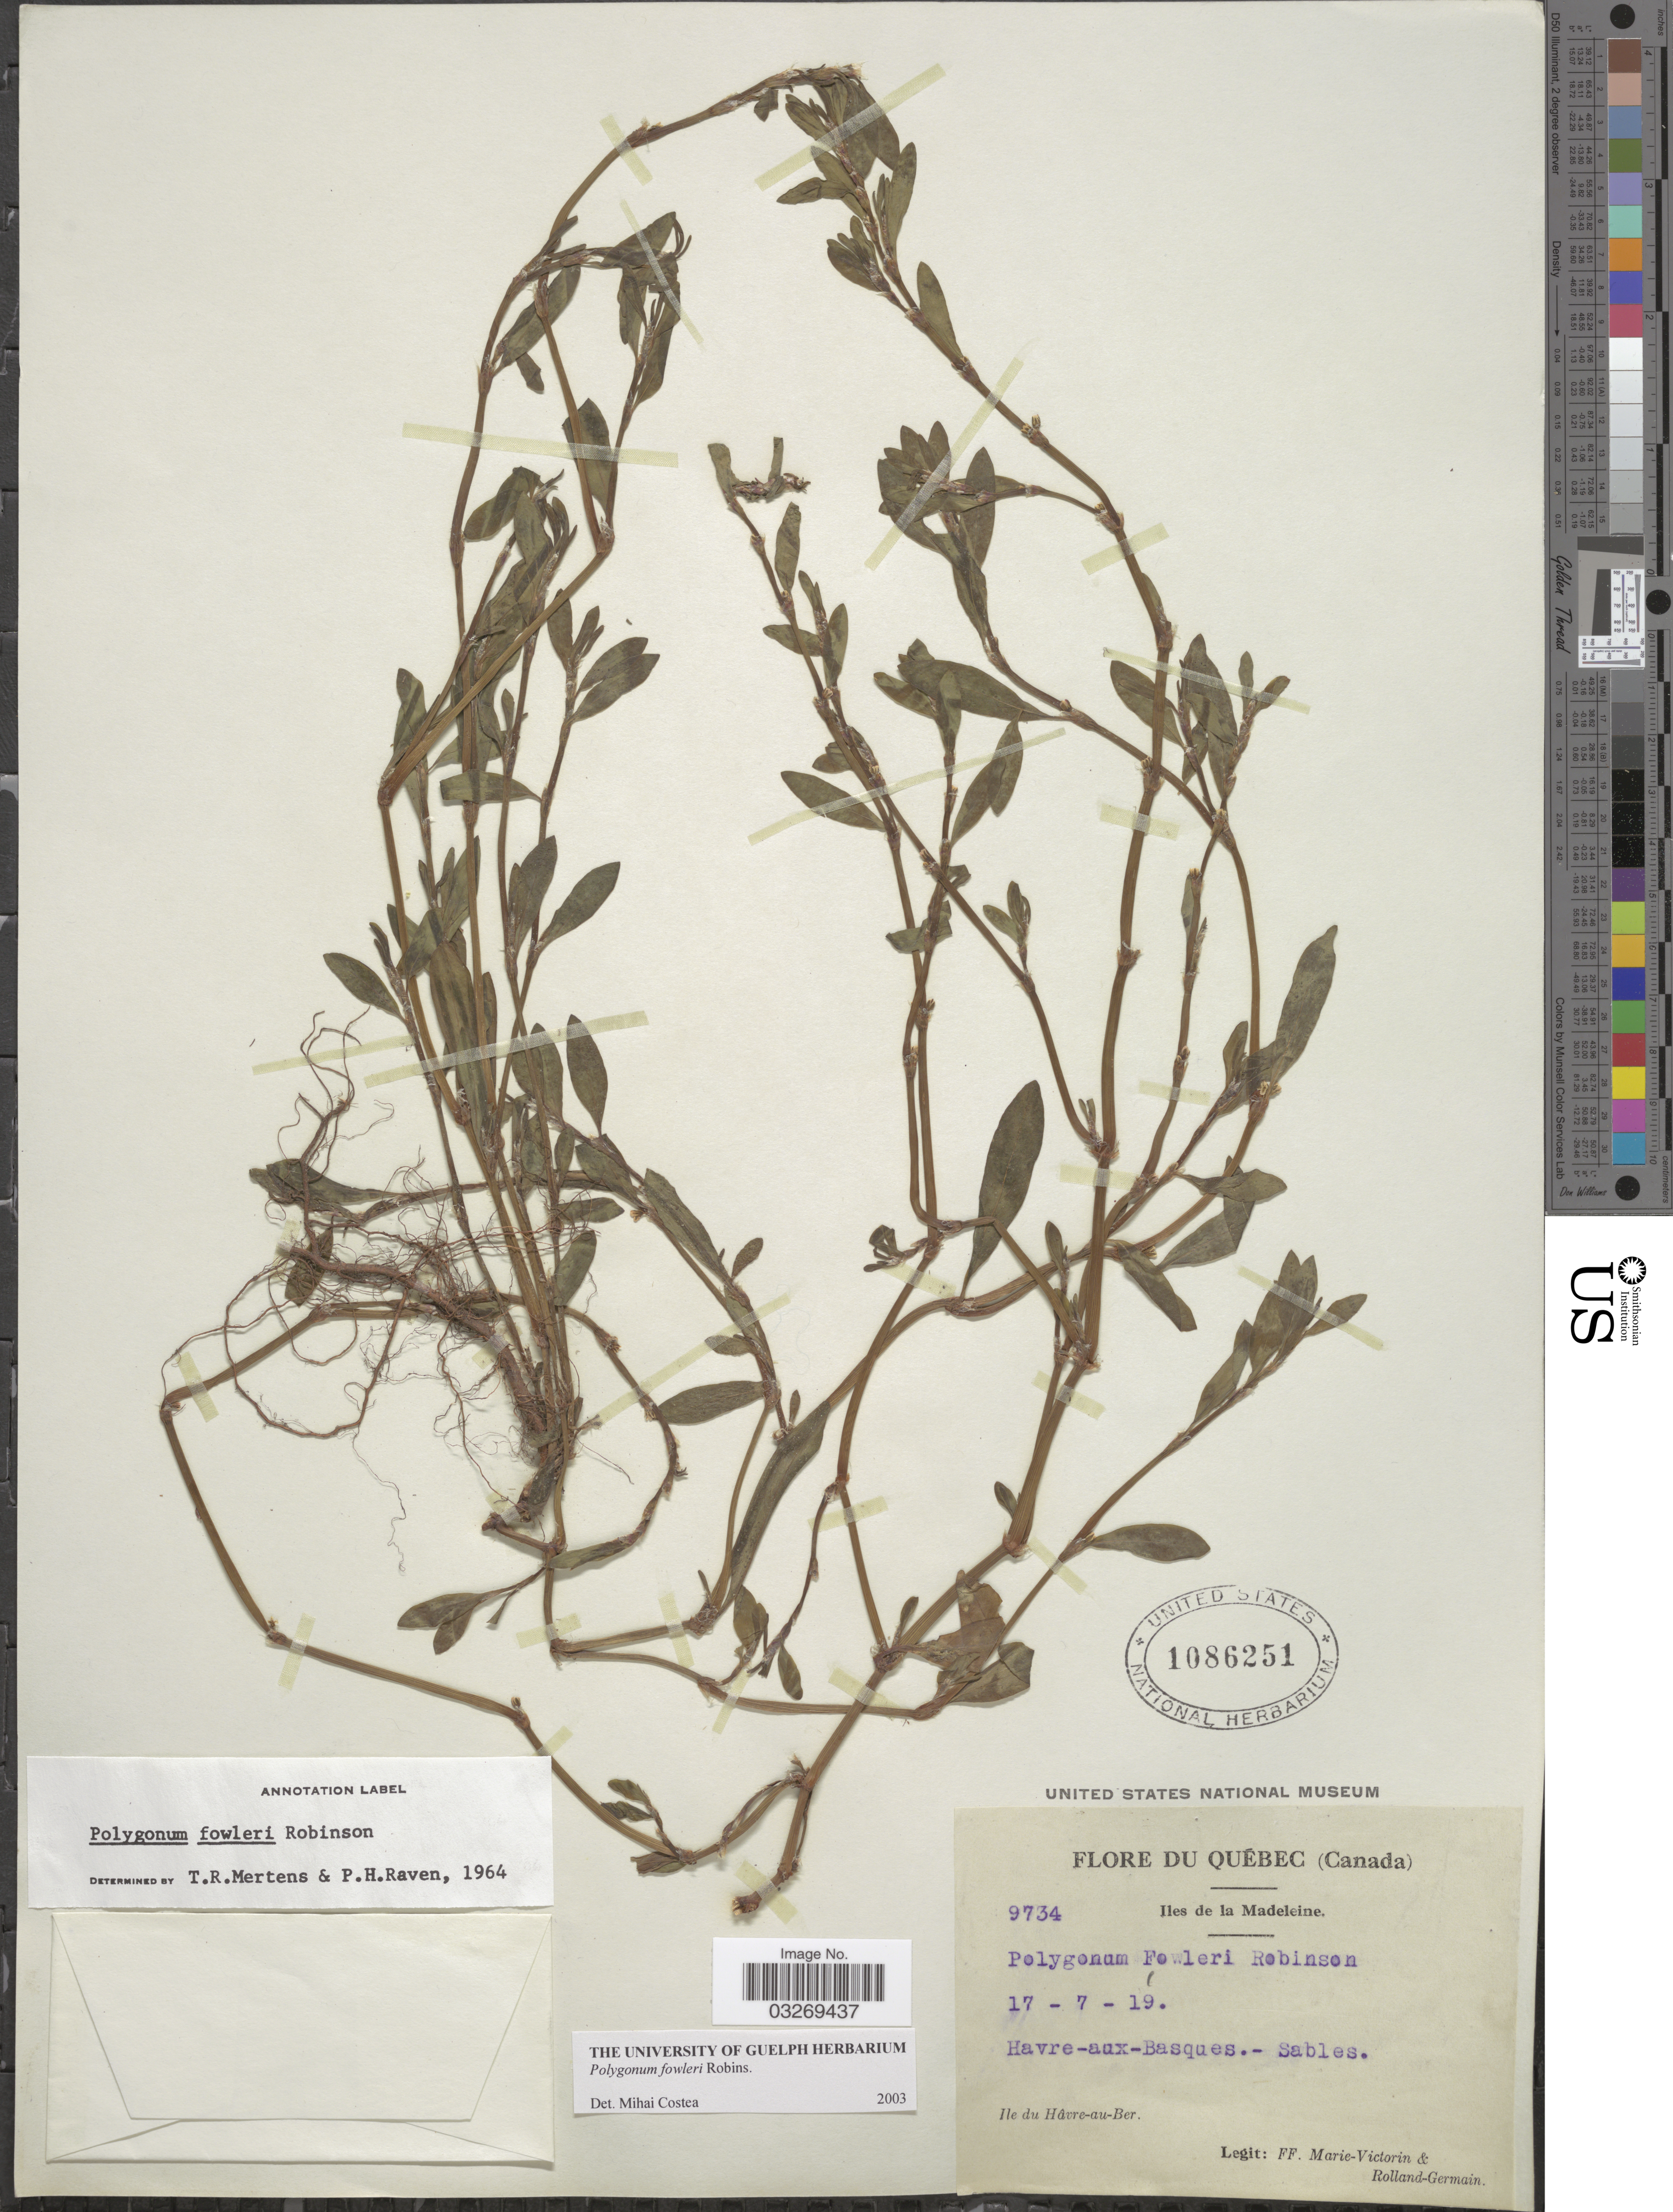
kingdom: Plantae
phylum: Tracheophyta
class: Magnoliopsida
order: Caryophyllales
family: Polygonaceae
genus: Polygonum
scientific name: Polygonum fowleri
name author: B.L. Rob.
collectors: F. Marie-Victorin & Rolland-Germain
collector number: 9734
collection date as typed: Transcribed d/m/y: 17/7/19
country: Canada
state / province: Quebec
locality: Iles de la Madeleine. Havre-aux-Basques. Ile du Hâvre-au-Ber.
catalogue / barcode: US 1086251